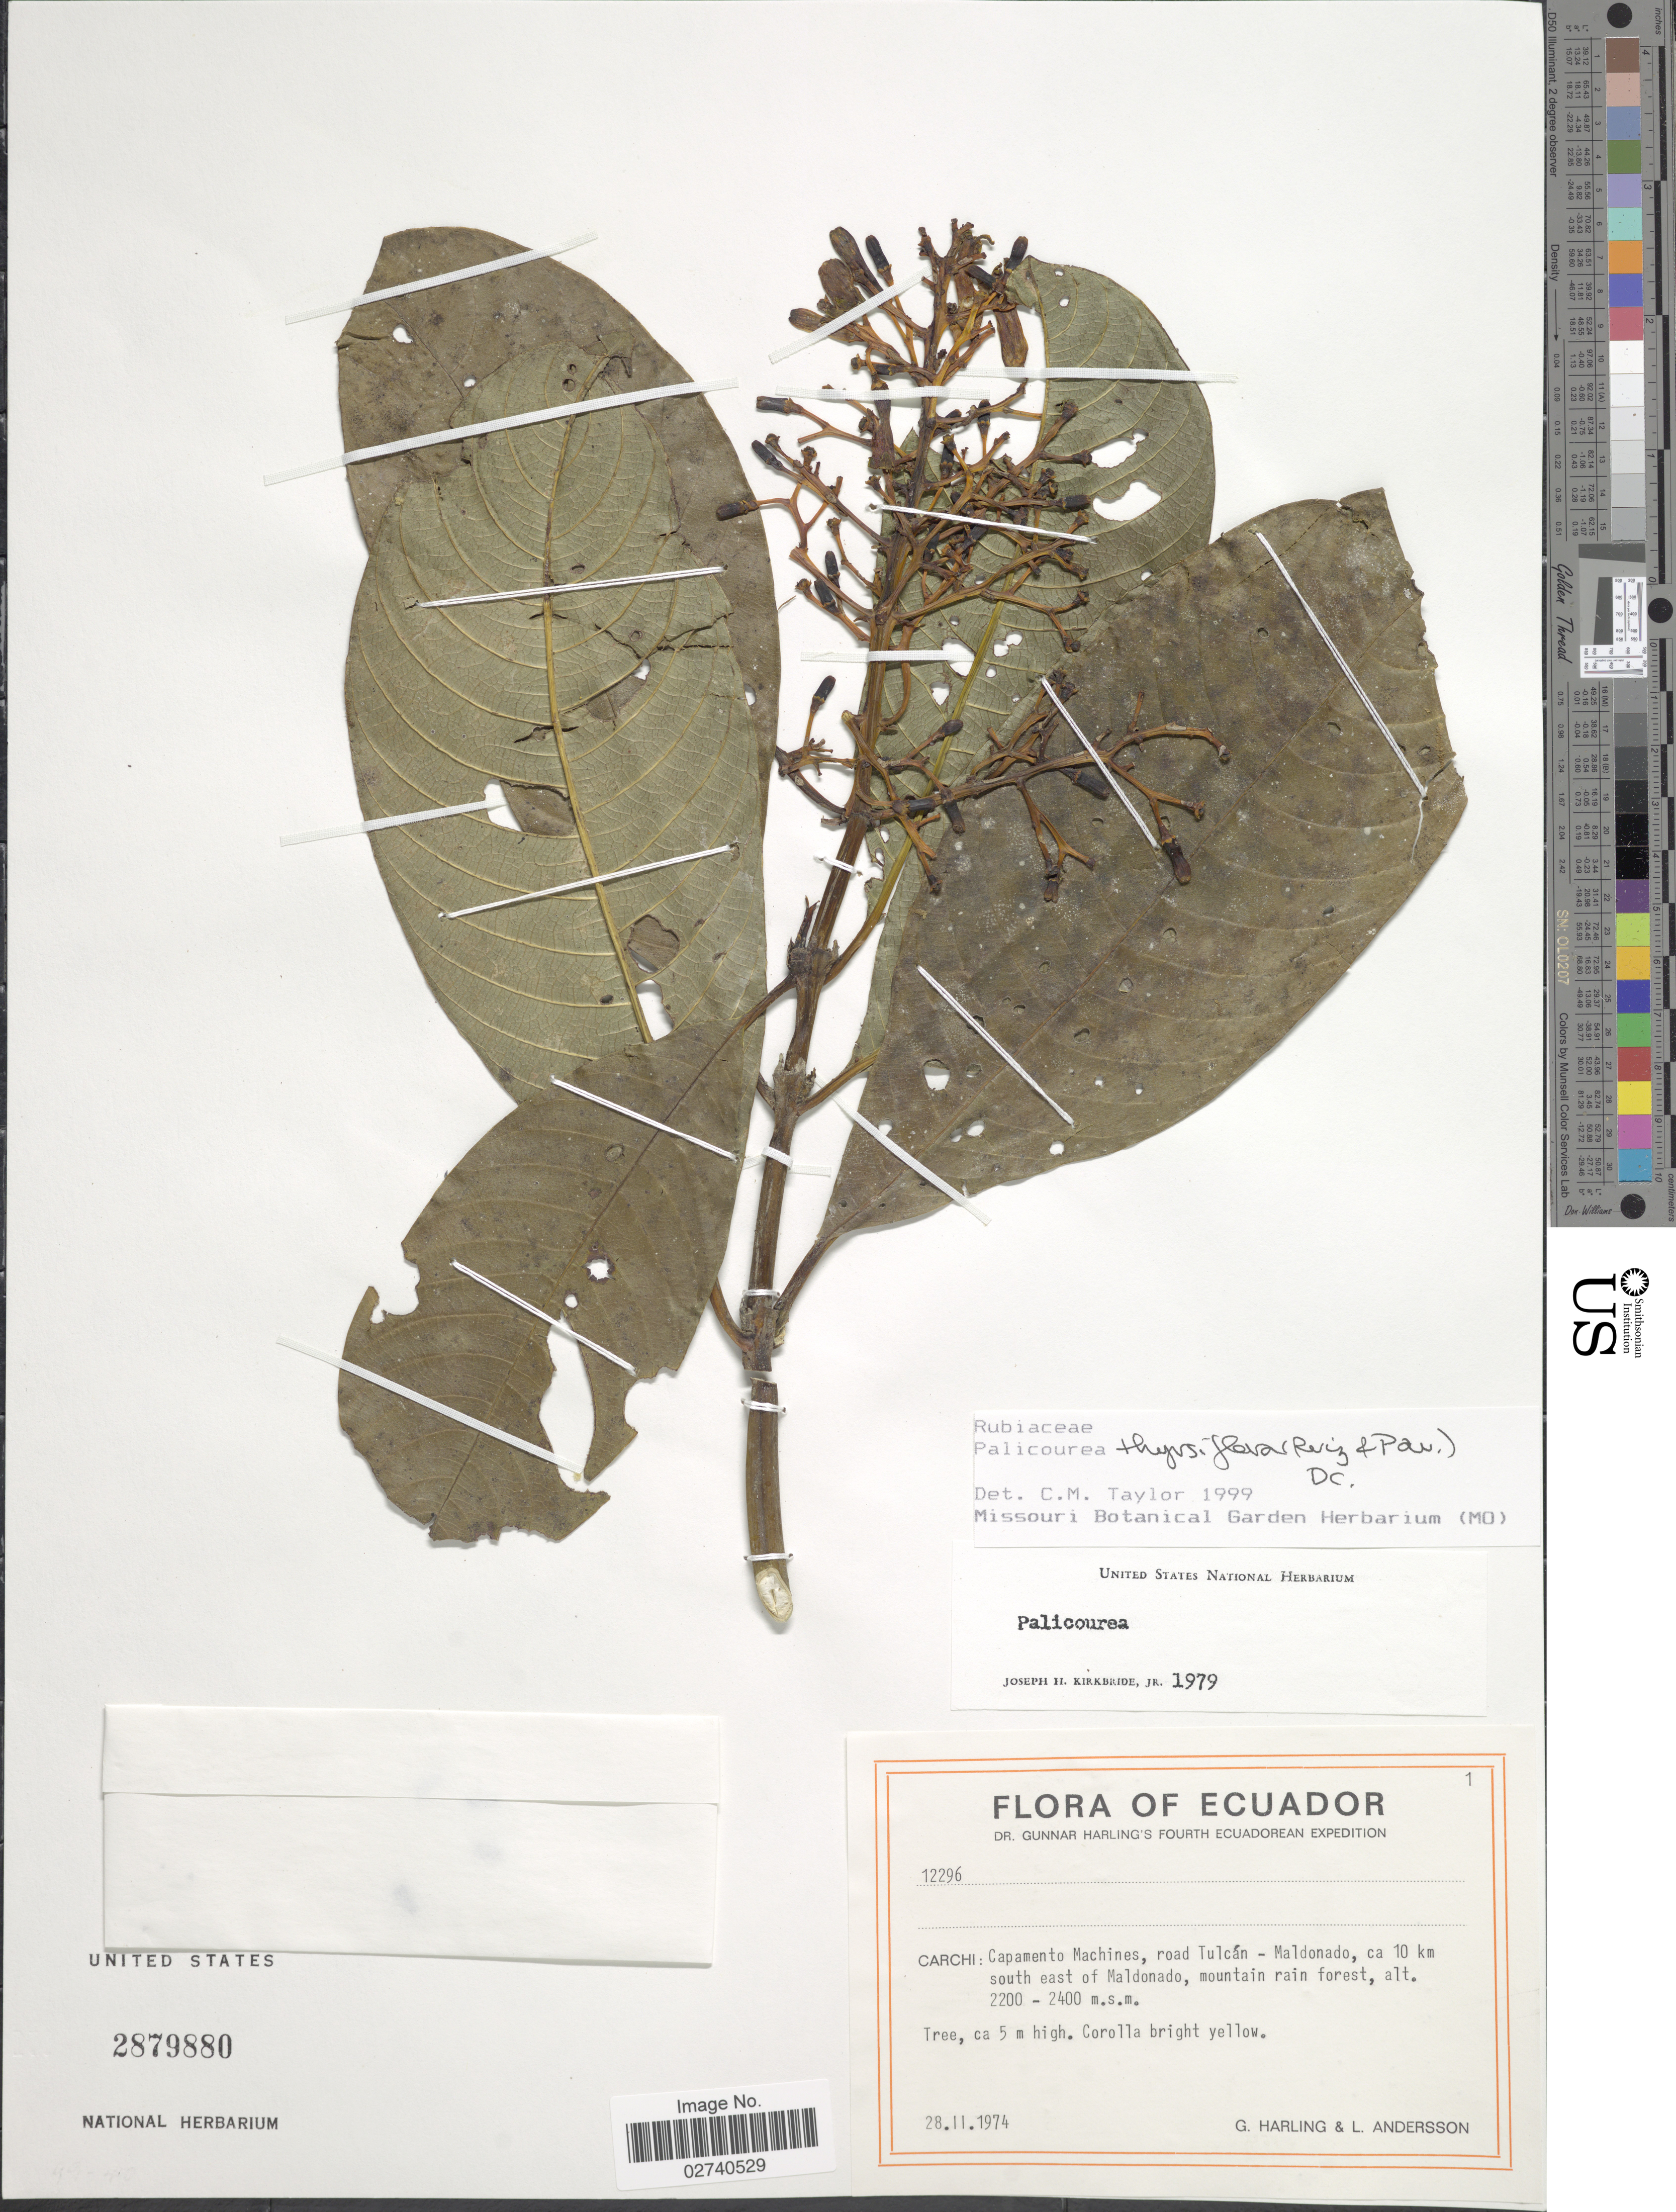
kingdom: Plantae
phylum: Tracheophyta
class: Magnoliopsida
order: Gentianales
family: Rubiaceae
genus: Palicourea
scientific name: Palicourea thyrsiflora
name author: (Ruiz & Pav.) DC.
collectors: G. Harling & L. Andersson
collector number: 12296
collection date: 1974-02-28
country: Ecuador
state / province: Carchi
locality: Capamento Machines, road Tulcan-Maldonado, ca 10 km south east of Maldonado, mountain rain forest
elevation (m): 2200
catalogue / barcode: US 2879880